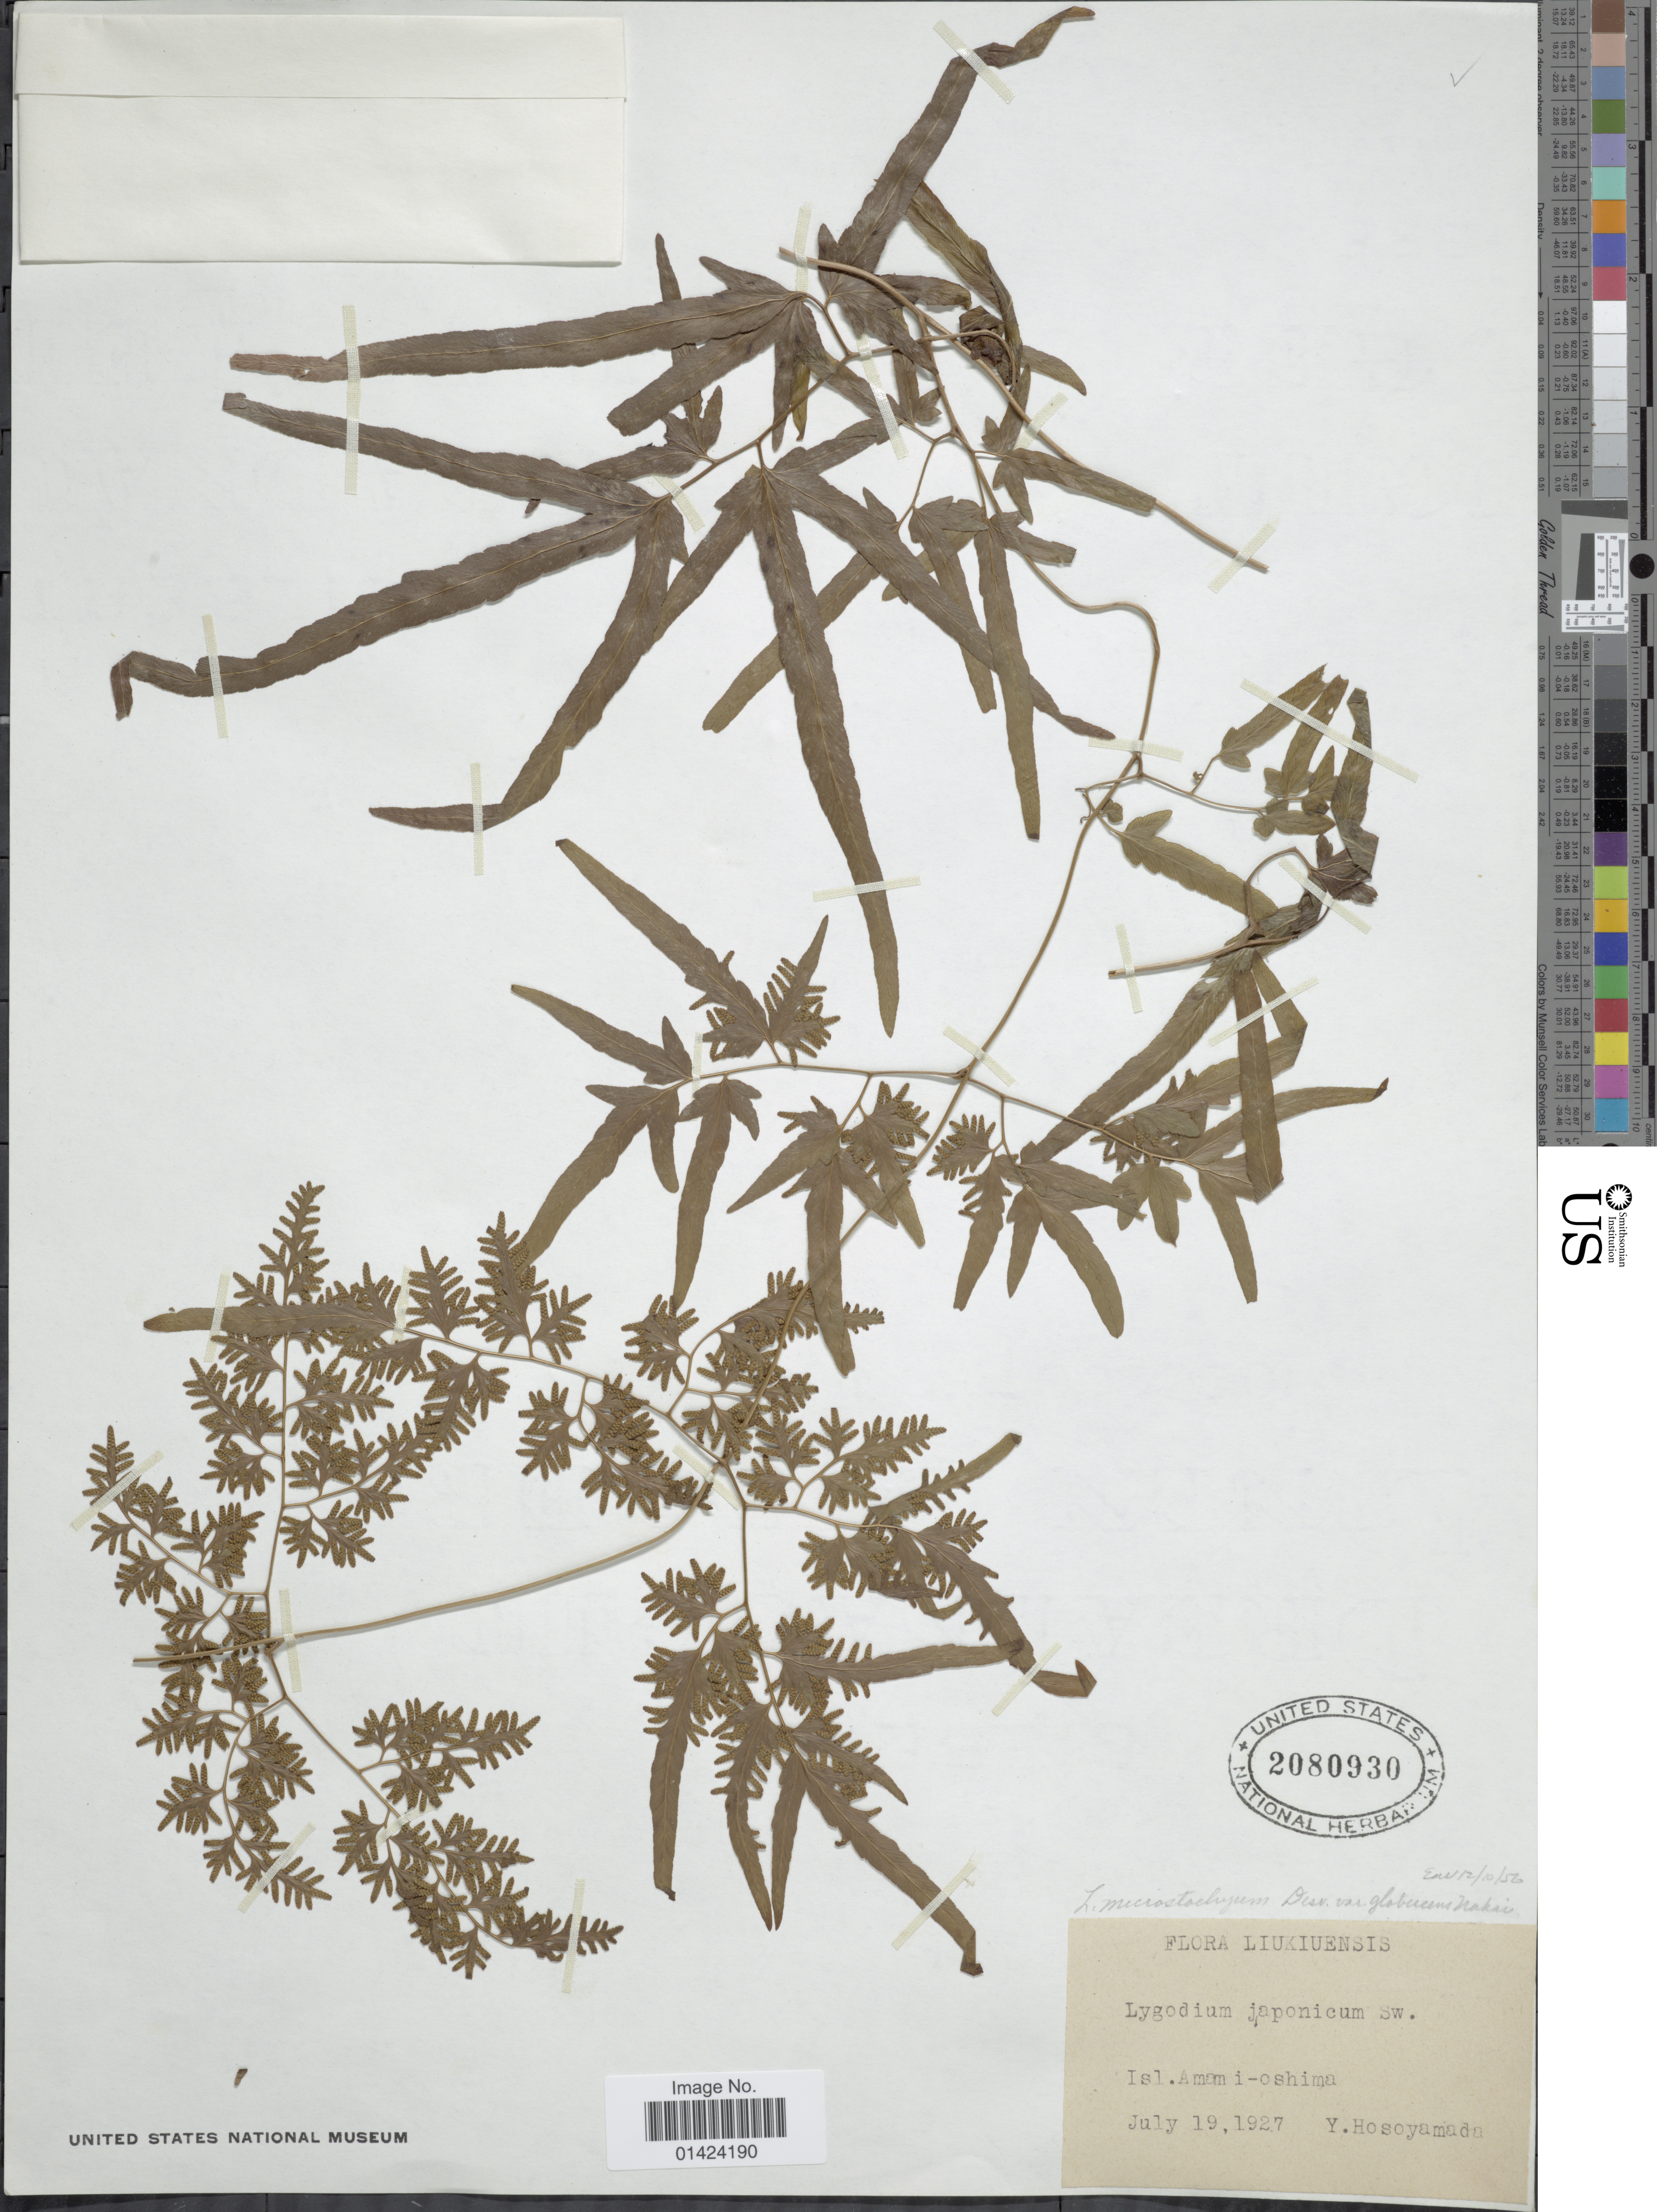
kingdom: Plantae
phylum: Tracheophyta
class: Polypodiopsida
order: Schizaeales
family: Lygodiaceae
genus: Lygodium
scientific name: Lygodium japonicum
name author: (Thunb.) Sw.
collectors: Y. Hosoyamada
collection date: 1927-07-19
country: Japan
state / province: Okinawa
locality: Liukiuensis. Amami-oshima.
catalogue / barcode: US 2080930